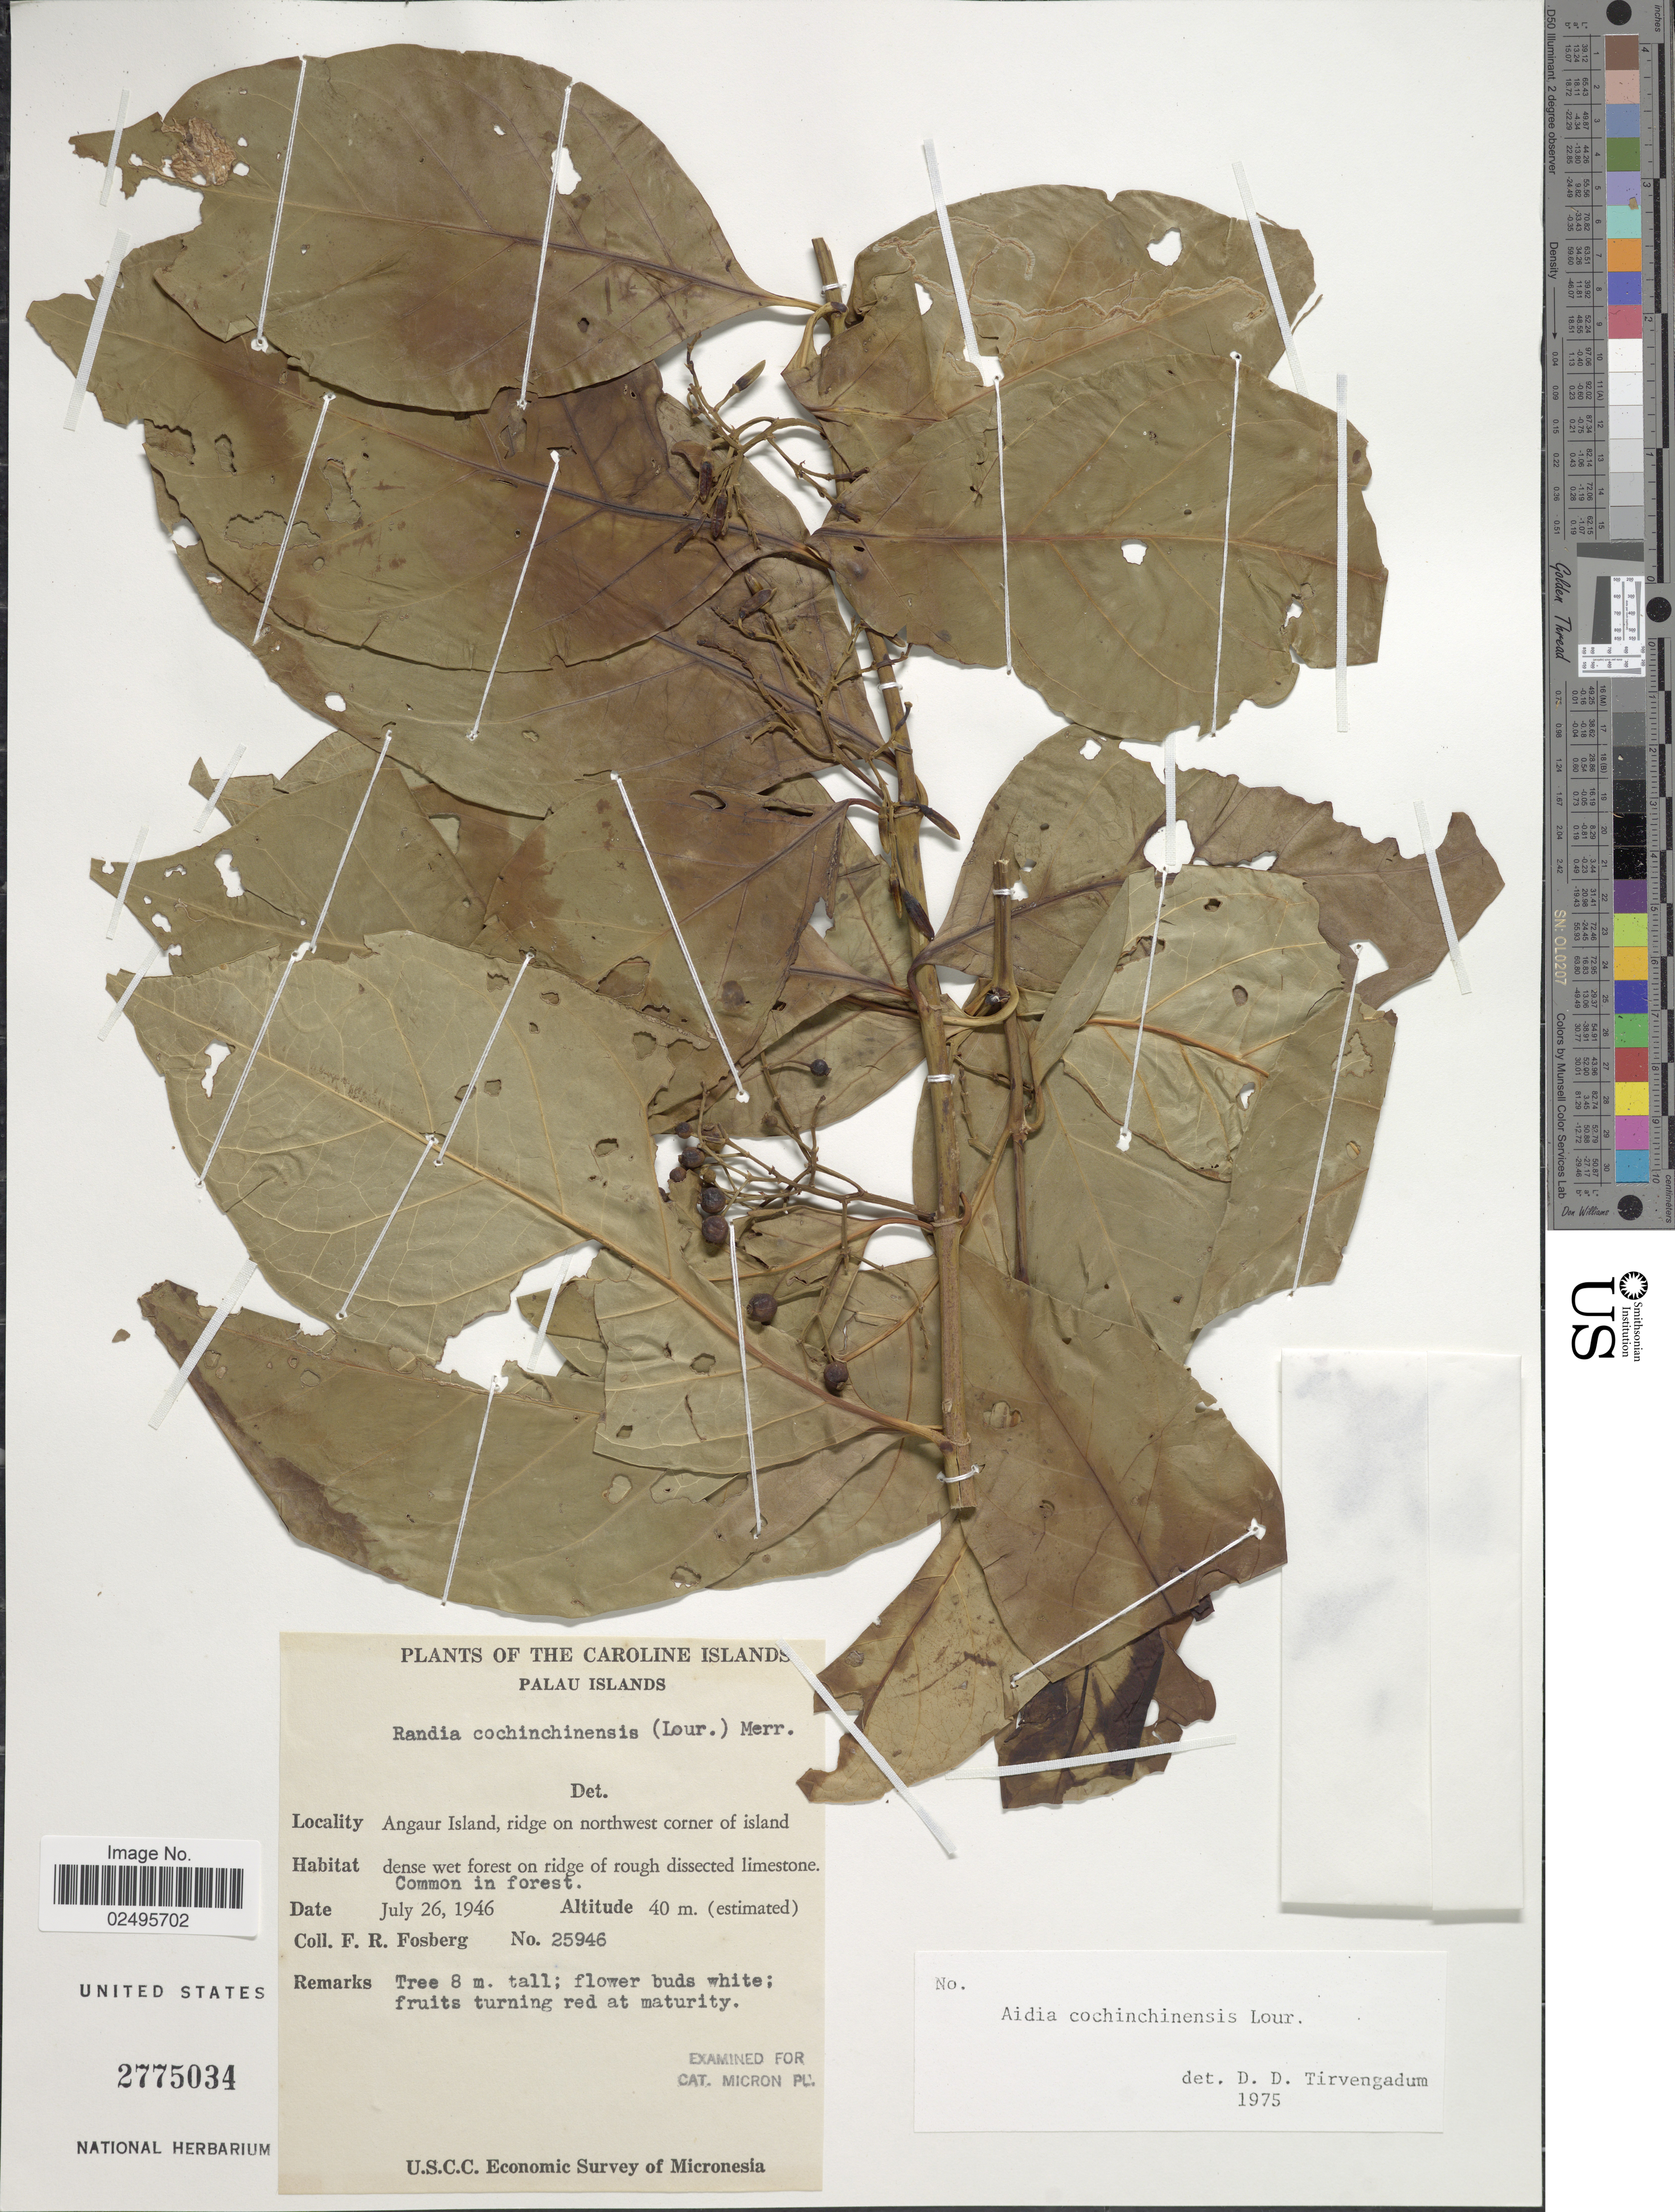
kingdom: Plantae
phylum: Tracheophyta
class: Magnoliopsida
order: Gentianales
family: Rubiaceae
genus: Aidia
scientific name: Aidia graeffei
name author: (Reinecke) Tirveng.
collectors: F. R. Fosberg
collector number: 25946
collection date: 1946-07-26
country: Palau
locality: The Caroline Islands. Palau Islands. Angaur Island, ridge on northwest corner of island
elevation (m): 40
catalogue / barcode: US 2775034